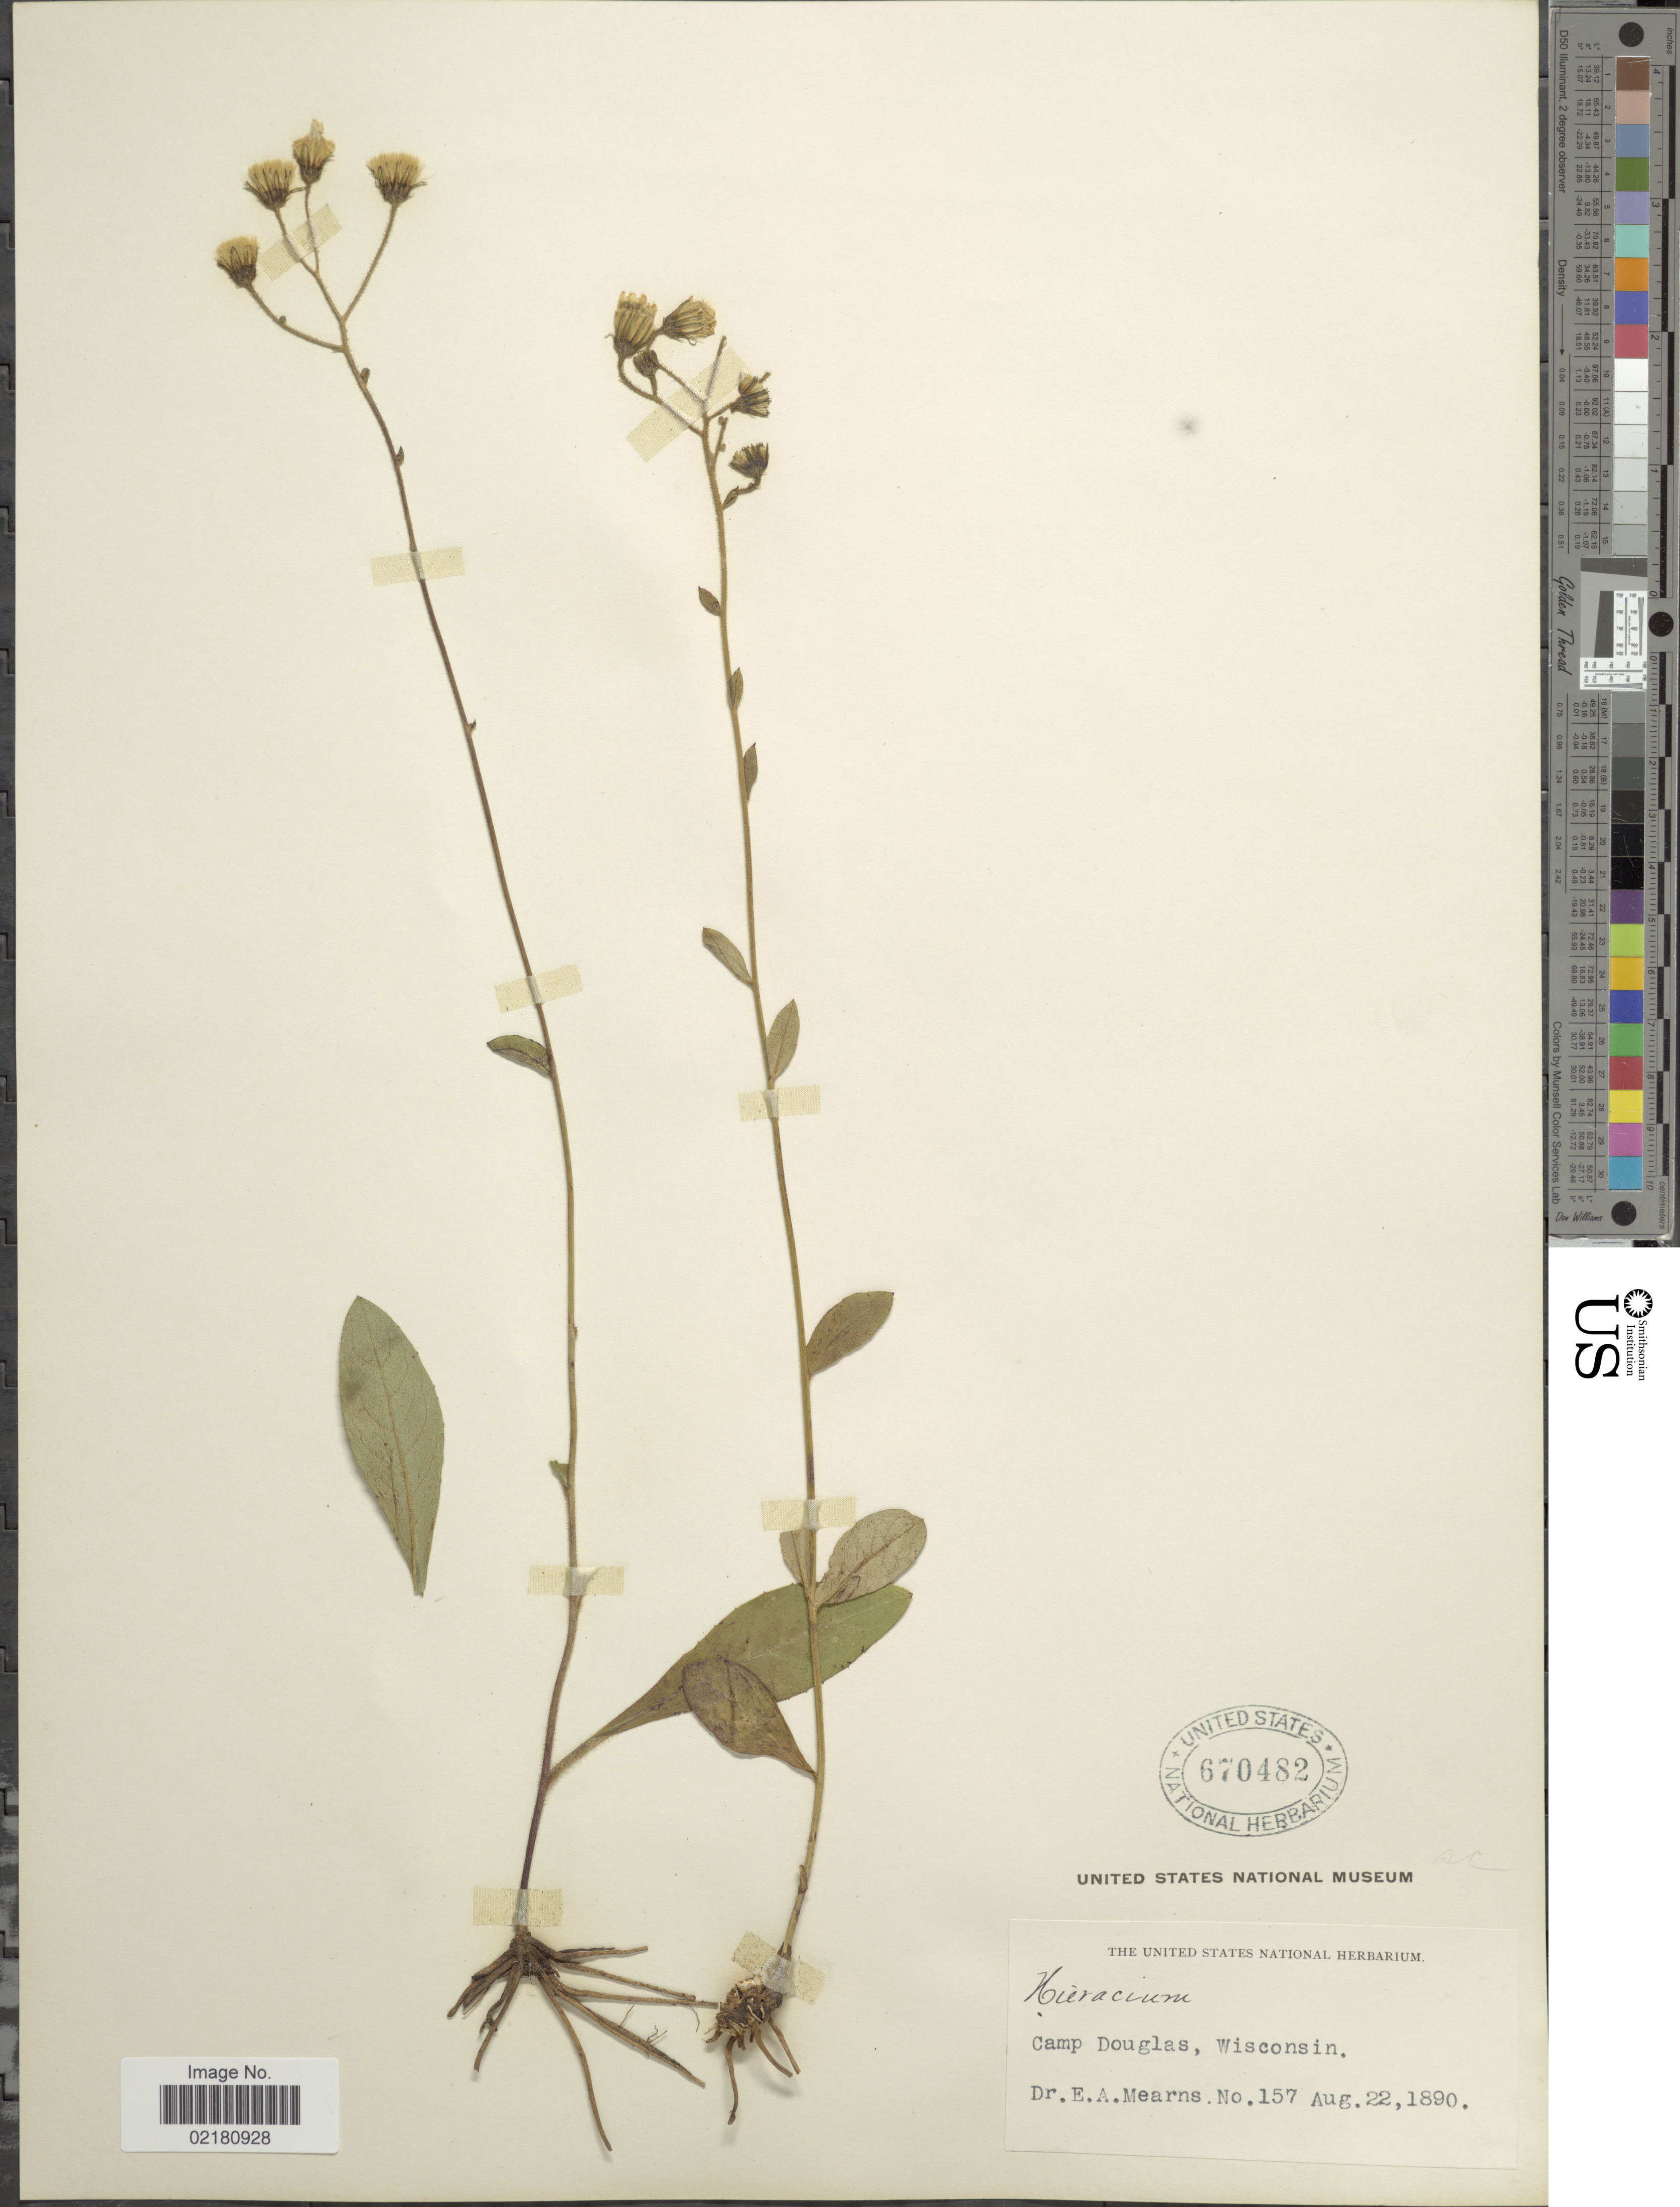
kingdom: Plantae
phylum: Tracheophyta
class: Magnoliopsida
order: Asterales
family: Asteraceae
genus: Pilosella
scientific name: Pilosella verruculata subsp. verruculata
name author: (Link) Soják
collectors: E. A. Mearns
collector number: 157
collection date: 1890-08-22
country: United States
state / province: Wisconsin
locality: Camp Douglas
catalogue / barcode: US 670482